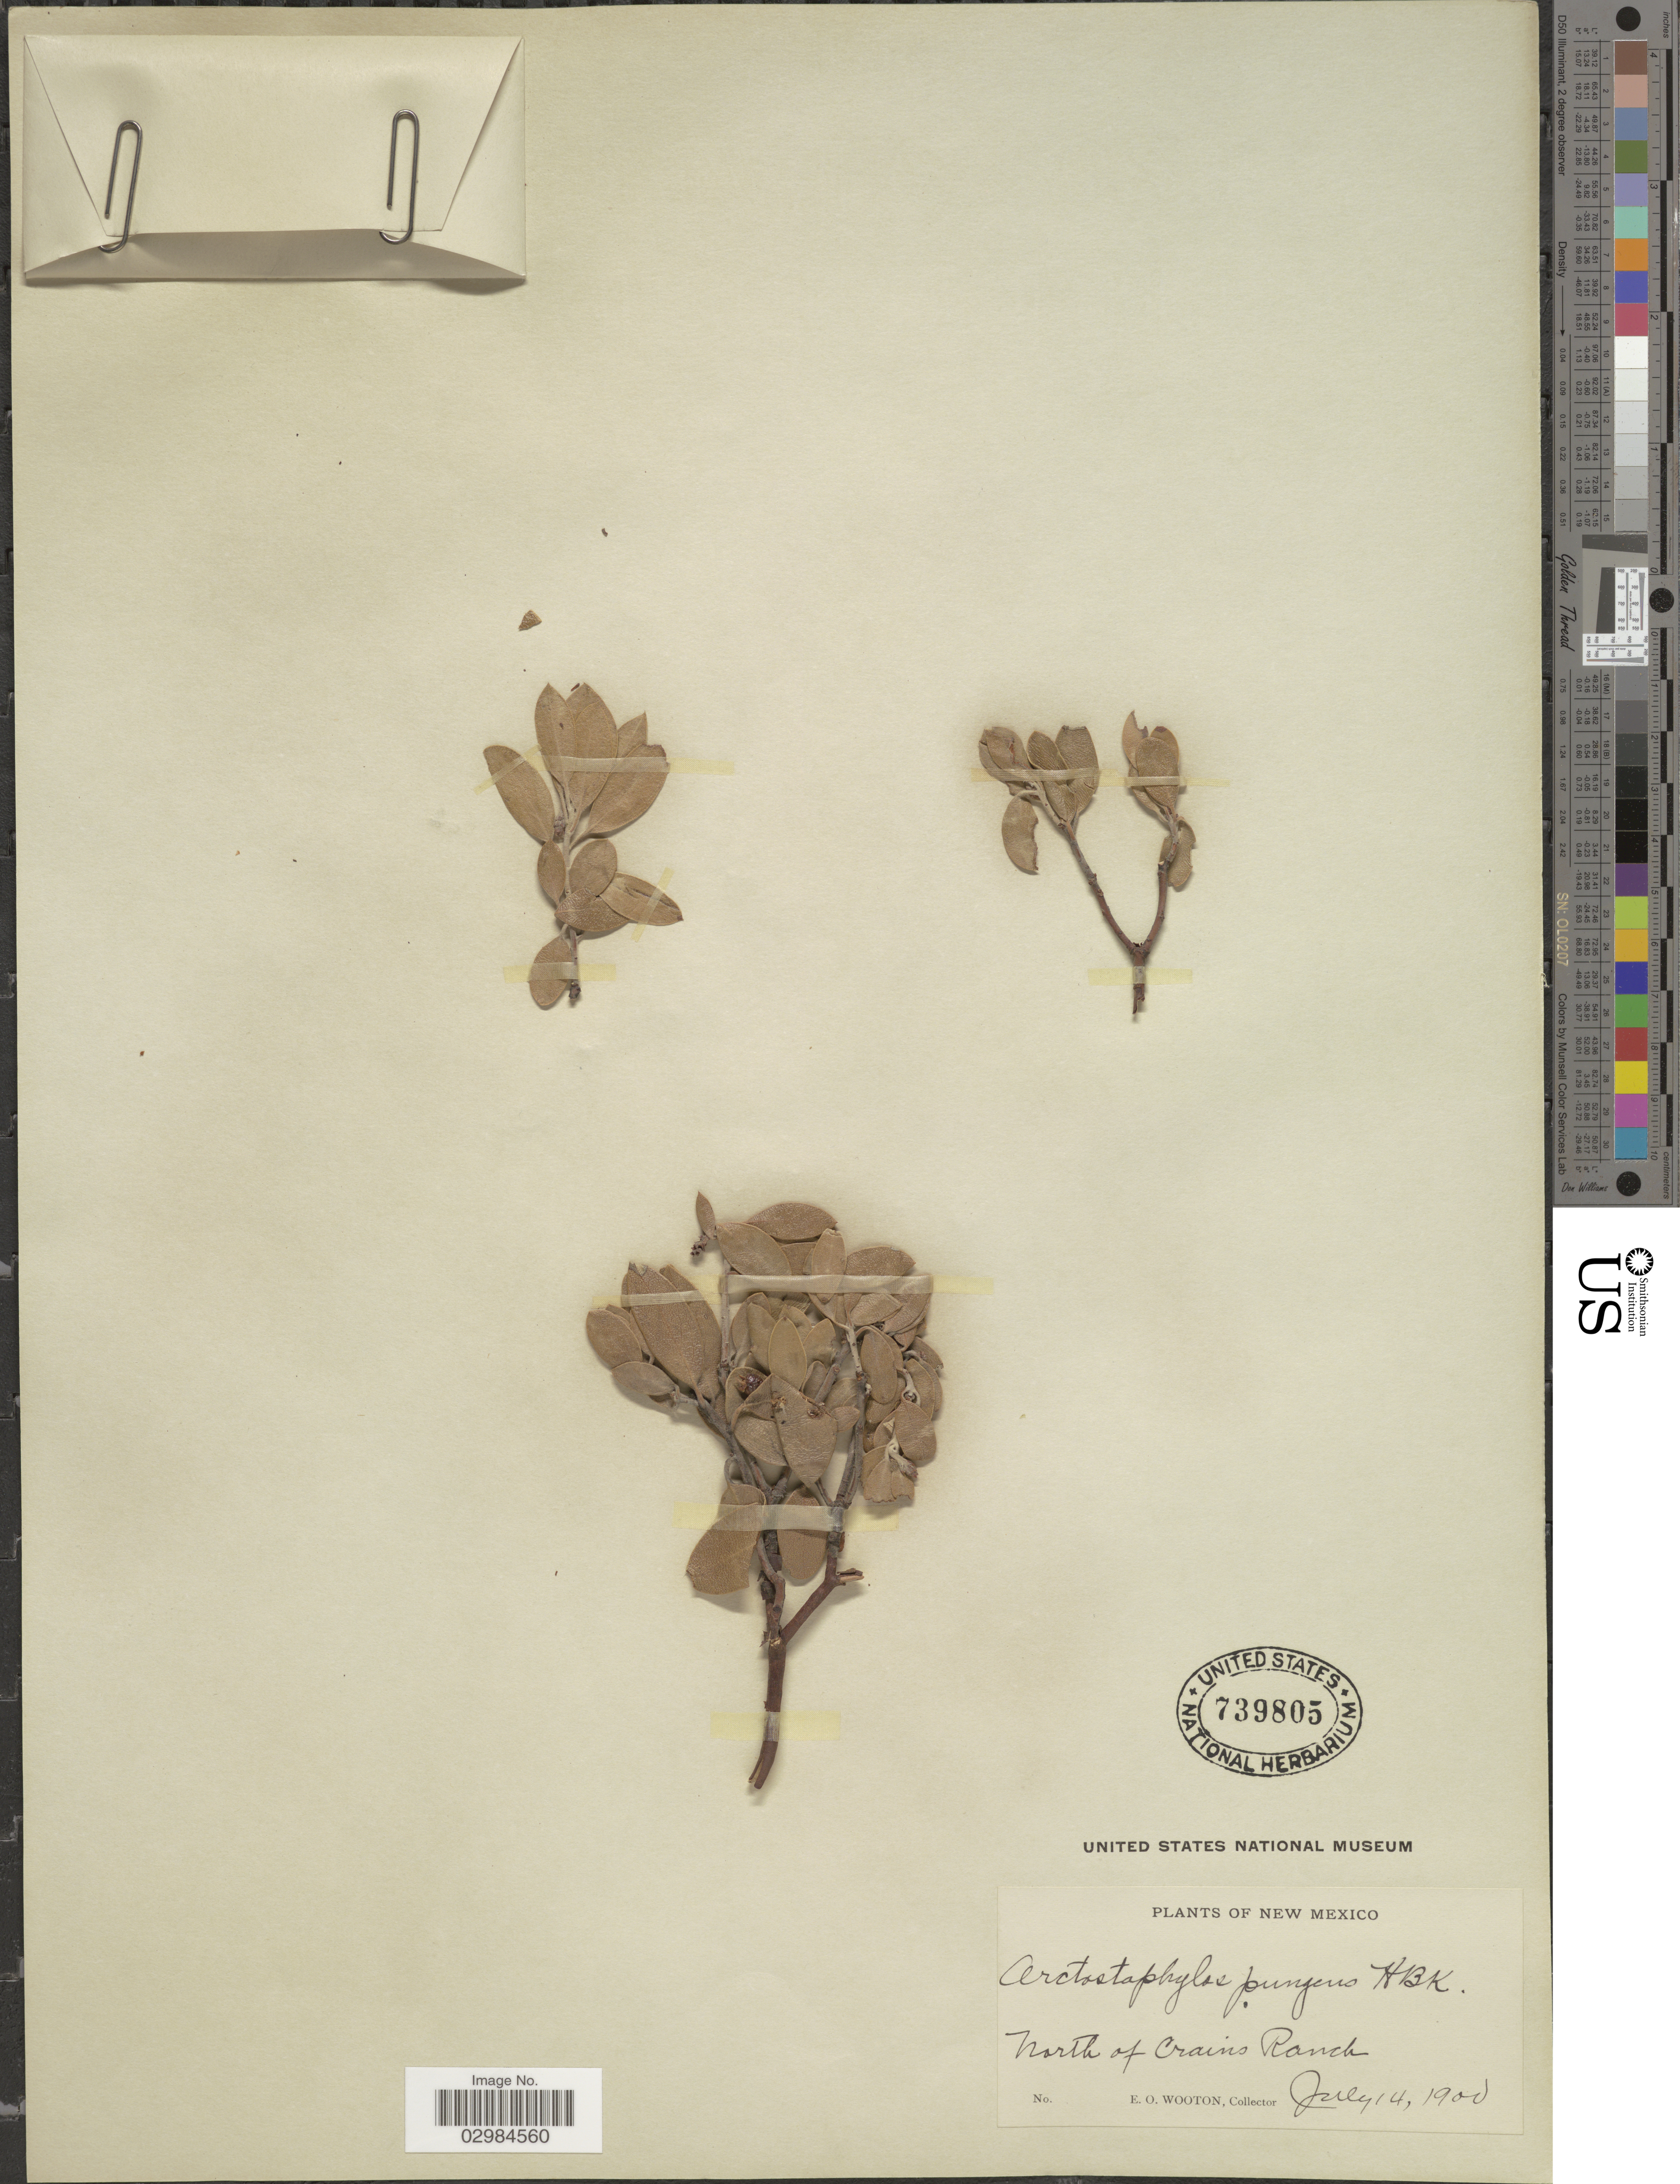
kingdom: Plantae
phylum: Tracheophyta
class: Magnoliopsida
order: Ericales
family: Ericaceae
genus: Arctostaphylos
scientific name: Arctostaphylos pungens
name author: Kunth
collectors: E. O. Wooton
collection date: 1900-07-14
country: United States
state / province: New Mexico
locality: North of Crains Ranch.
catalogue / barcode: US 739805